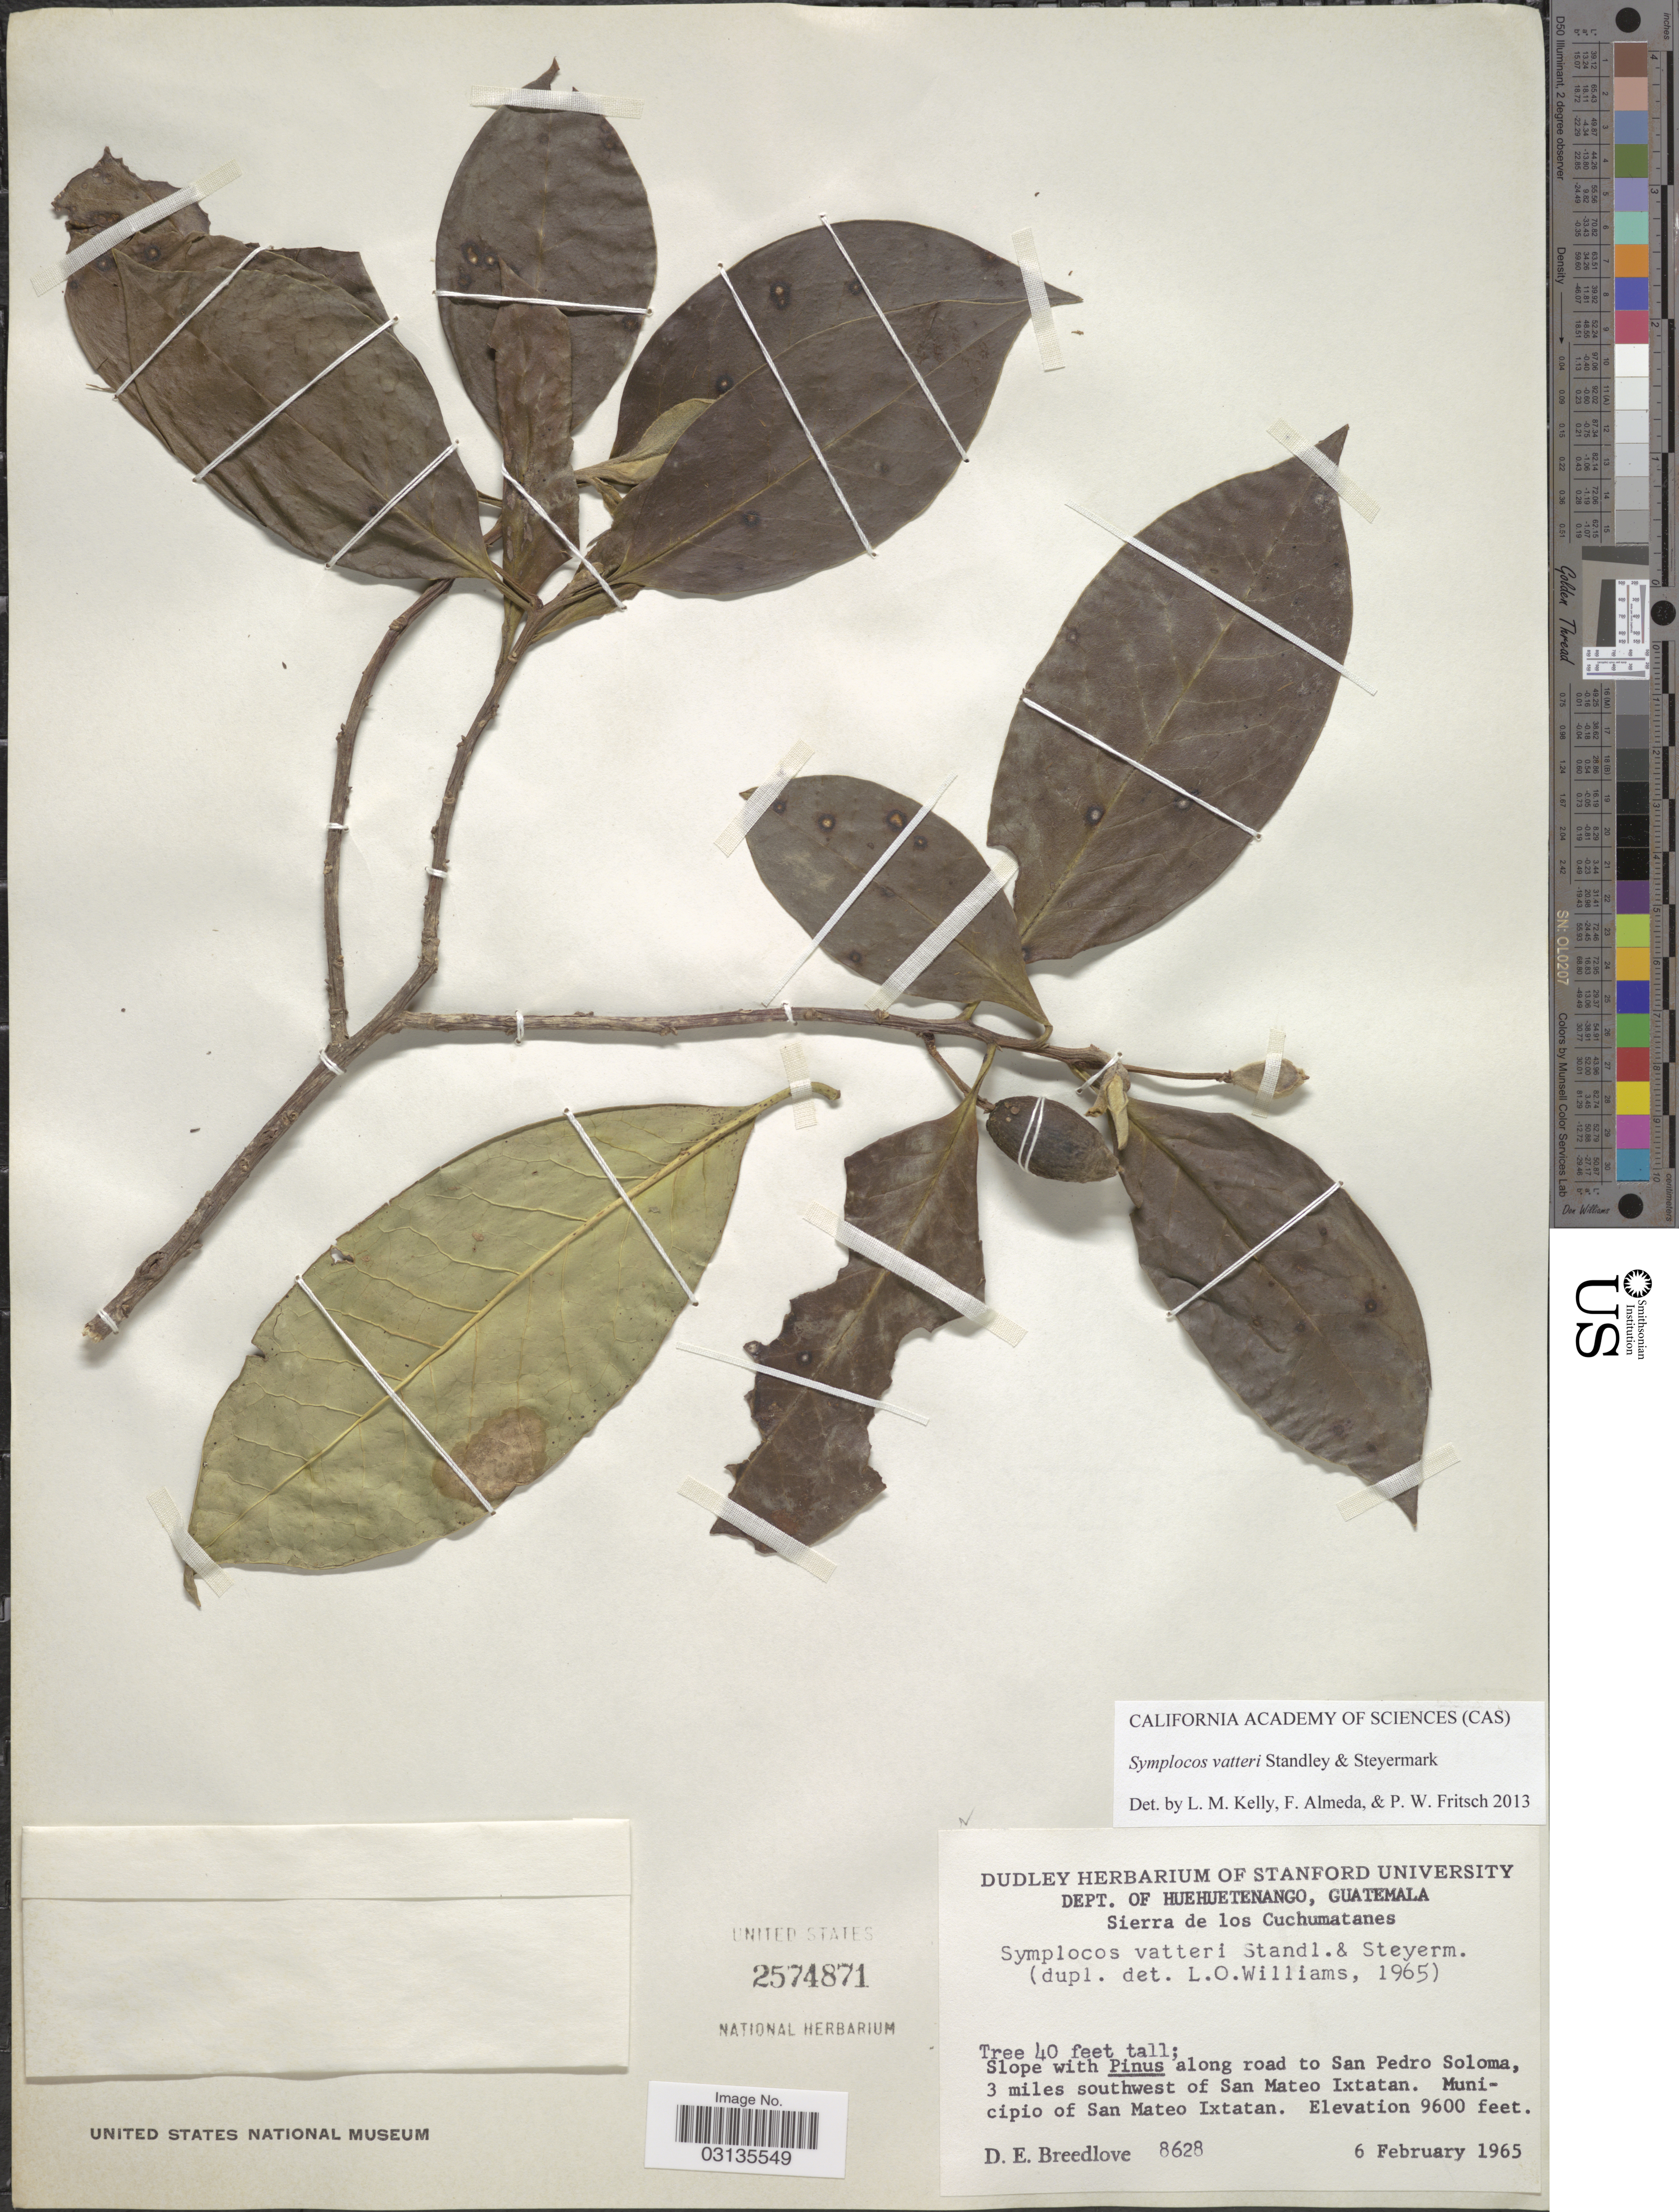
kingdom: Plantae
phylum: Tracheophyta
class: Magnoliopsida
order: Ericales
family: Symplocaceae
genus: Symplocos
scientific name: Symplocos vatteri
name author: Standl. & Steyerm.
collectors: D. E. Breedlove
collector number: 8628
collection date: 1965-02-06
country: Guatemala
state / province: Huehuetenango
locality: Dept. of Huehuetenango. Sierra de los Cuchumatanes. Along road to San Pedro Soloma, 3 miles southwest of San Mateo Ixtatan. Municipio of San Mateo Ixtatan.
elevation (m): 2926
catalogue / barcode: US 2574871